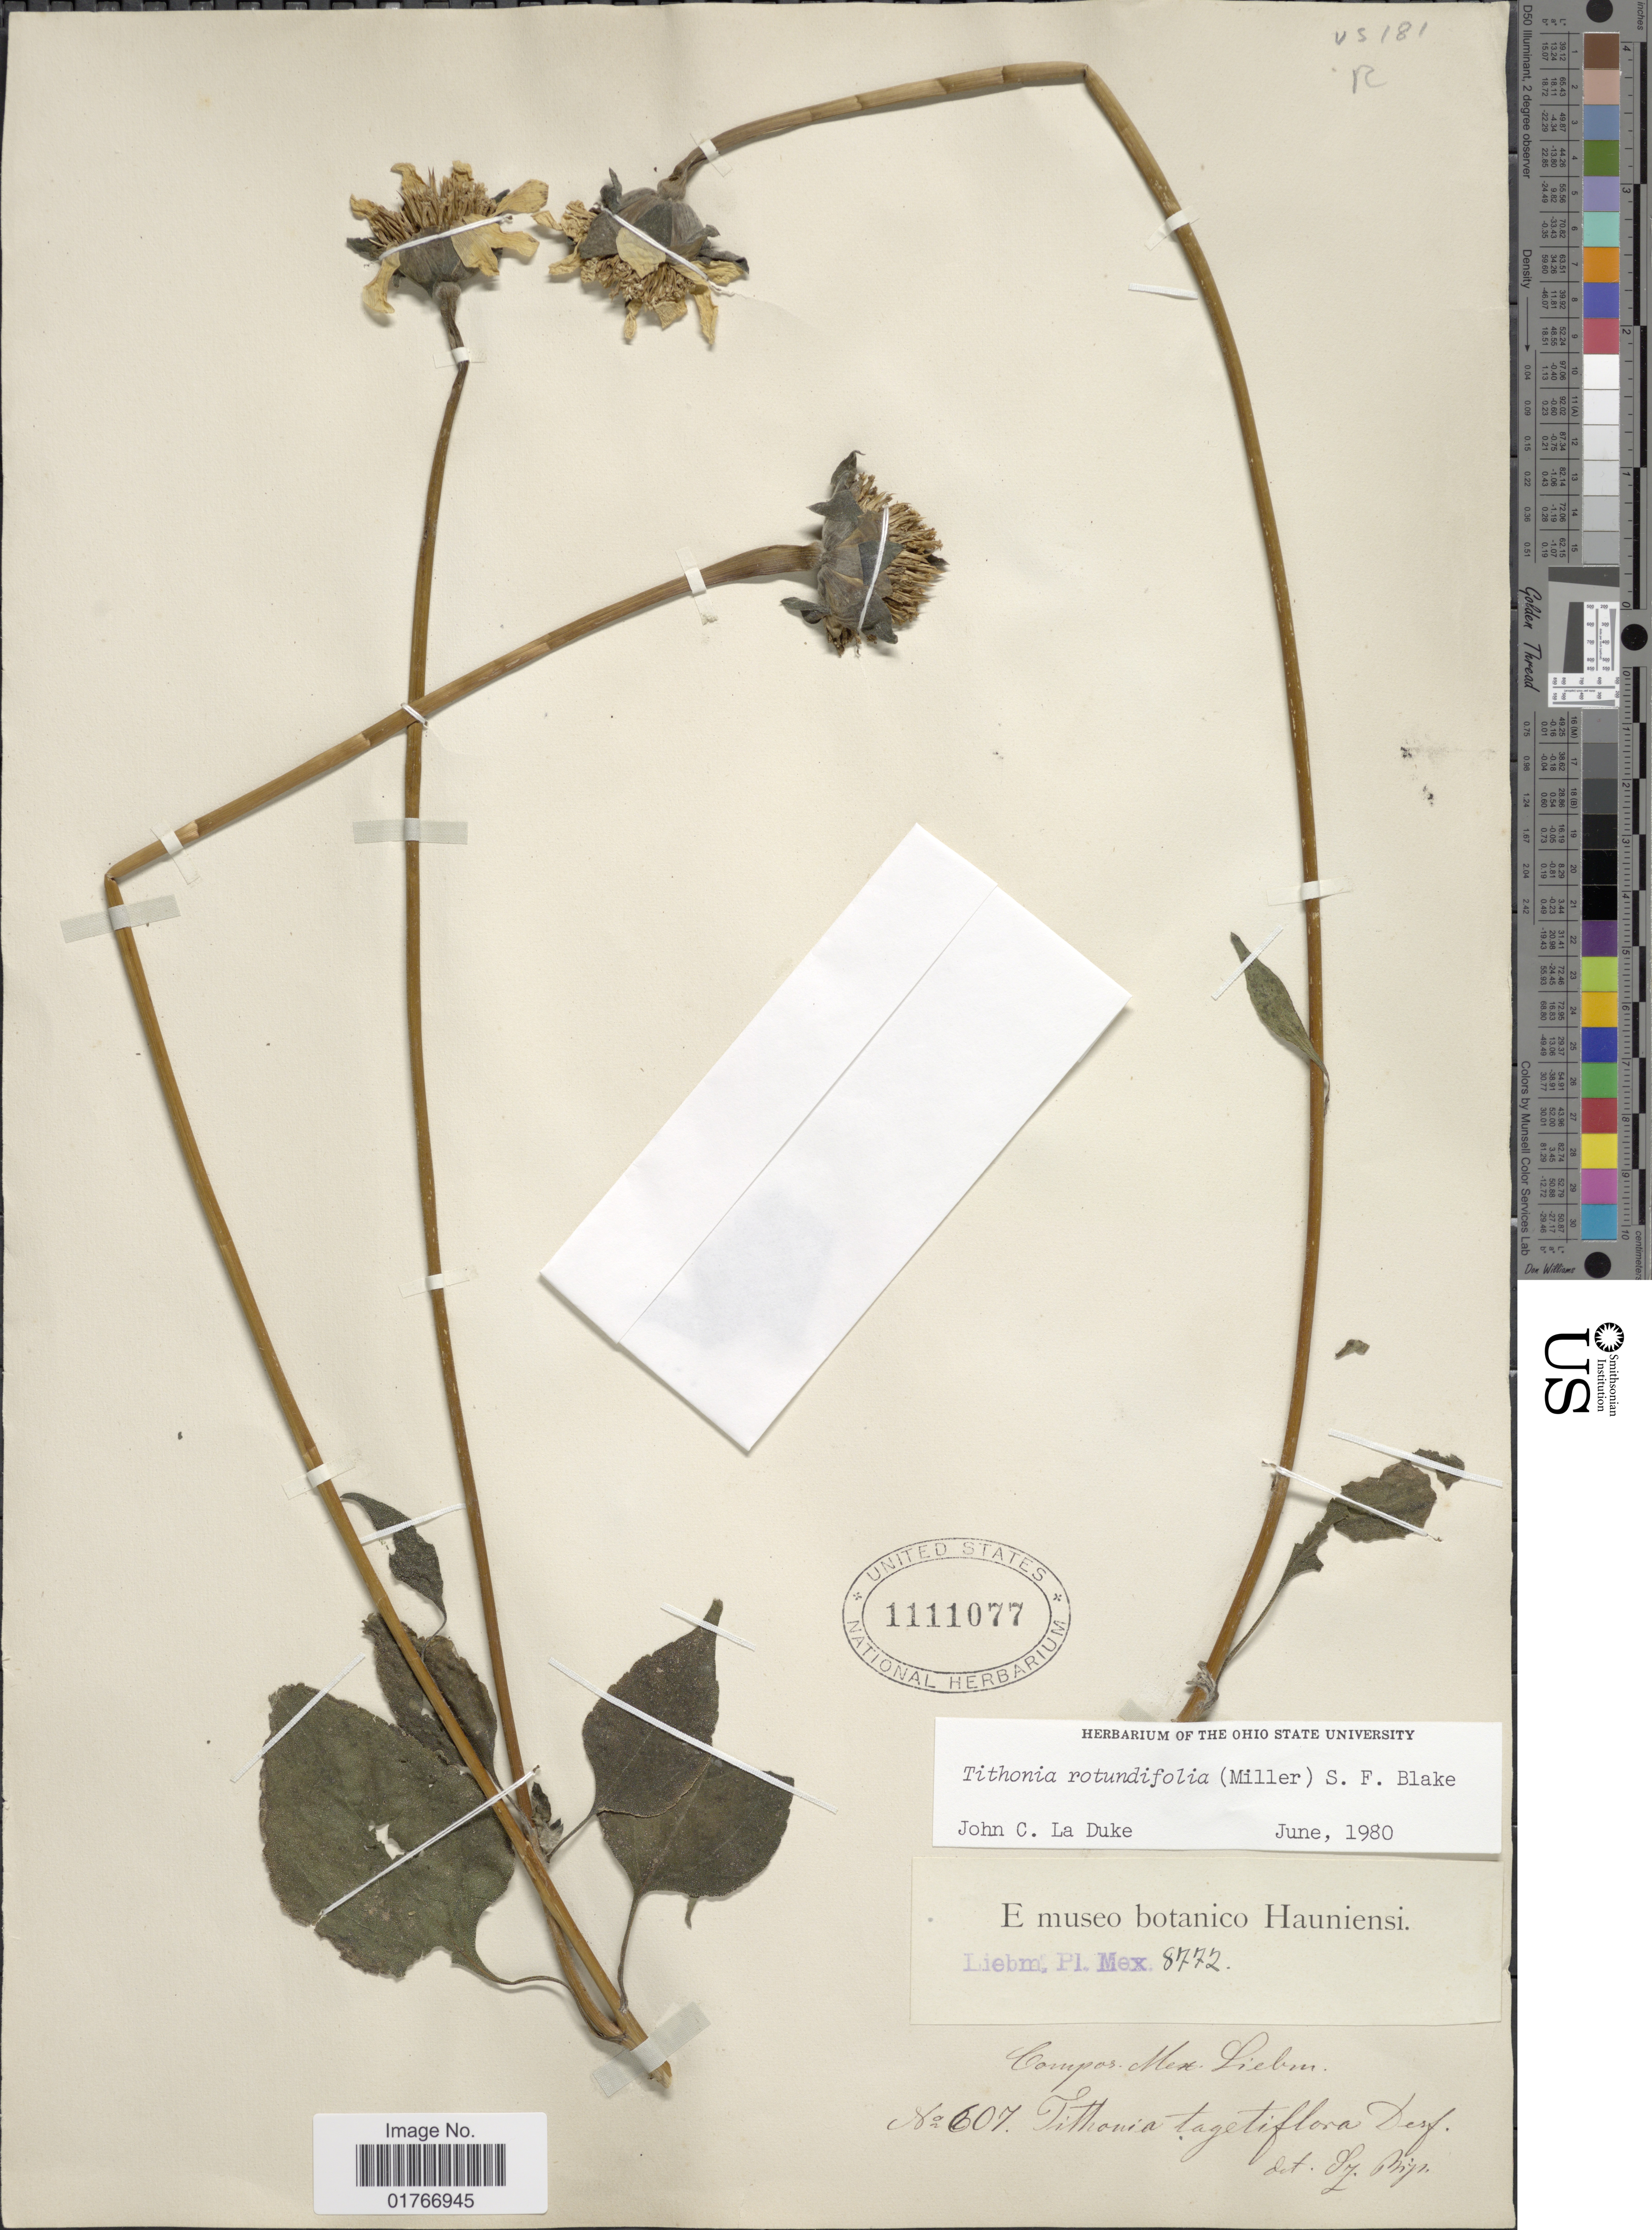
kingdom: Plantae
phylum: Tracheophyta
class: Magnoliopsida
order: Asterales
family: Asteraceae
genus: Tithonia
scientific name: Tithonia rotundifolia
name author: (Mill.) S.F. Blake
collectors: Liebmann, --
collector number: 8772/607*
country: Mexico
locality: Campos Mex.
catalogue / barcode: US 1111077